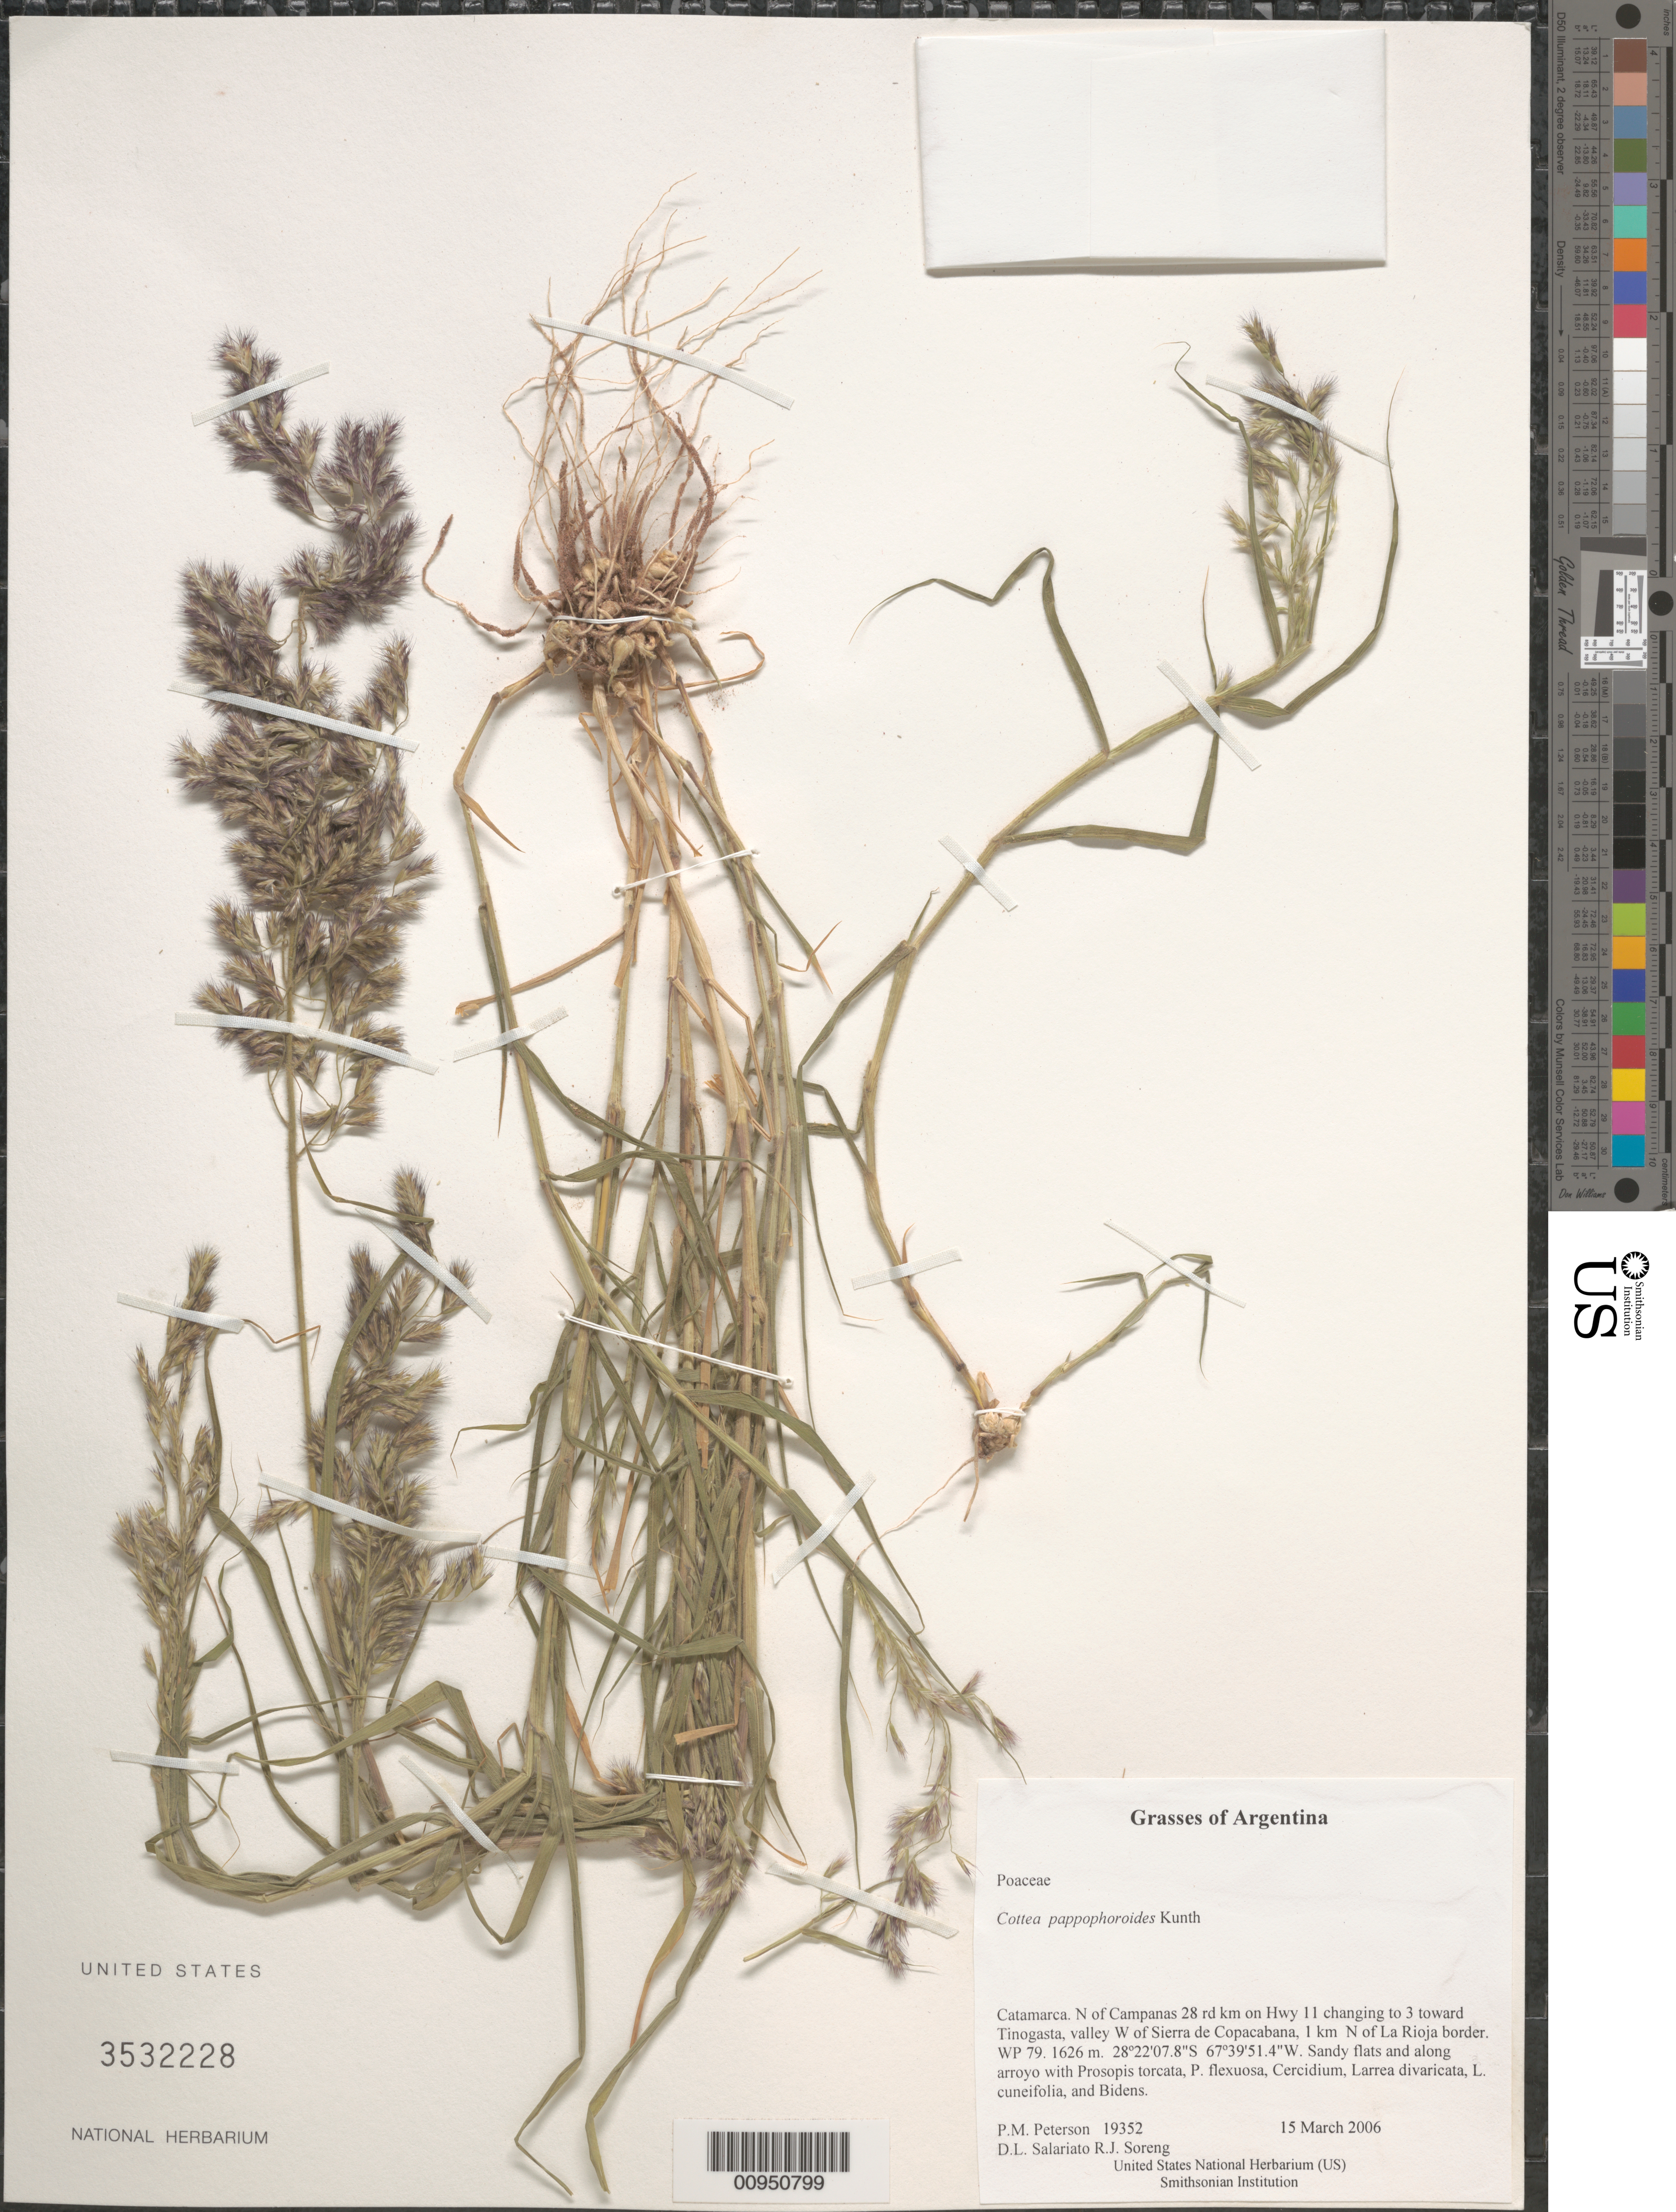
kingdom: Plantae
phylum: Tracheophyta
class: Liliopsida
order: Poales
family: Poaceae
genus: Cottea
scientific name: Cottea pappophoroides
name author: Kunth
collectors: P. M. Peterson, R. J. Soreng, D. Salariato & A. Panizza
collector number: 19352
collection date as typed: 15 Mar 2006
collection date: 2006-03-15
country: Argentina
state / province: Catamarca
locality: N of Campanas 28 rd km on Hwy 11 changing to 3 toward Tinogasta, valley W of Sierra de Copacabana, 1 km N of La Rioja border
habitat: Sandy flats and along arroyo with Prosopis torcata, P. flexuosa, Cercidium, Larrea divaricata, L. cuneifolia, and Bidens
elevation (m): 1626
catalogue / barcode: US 3532228